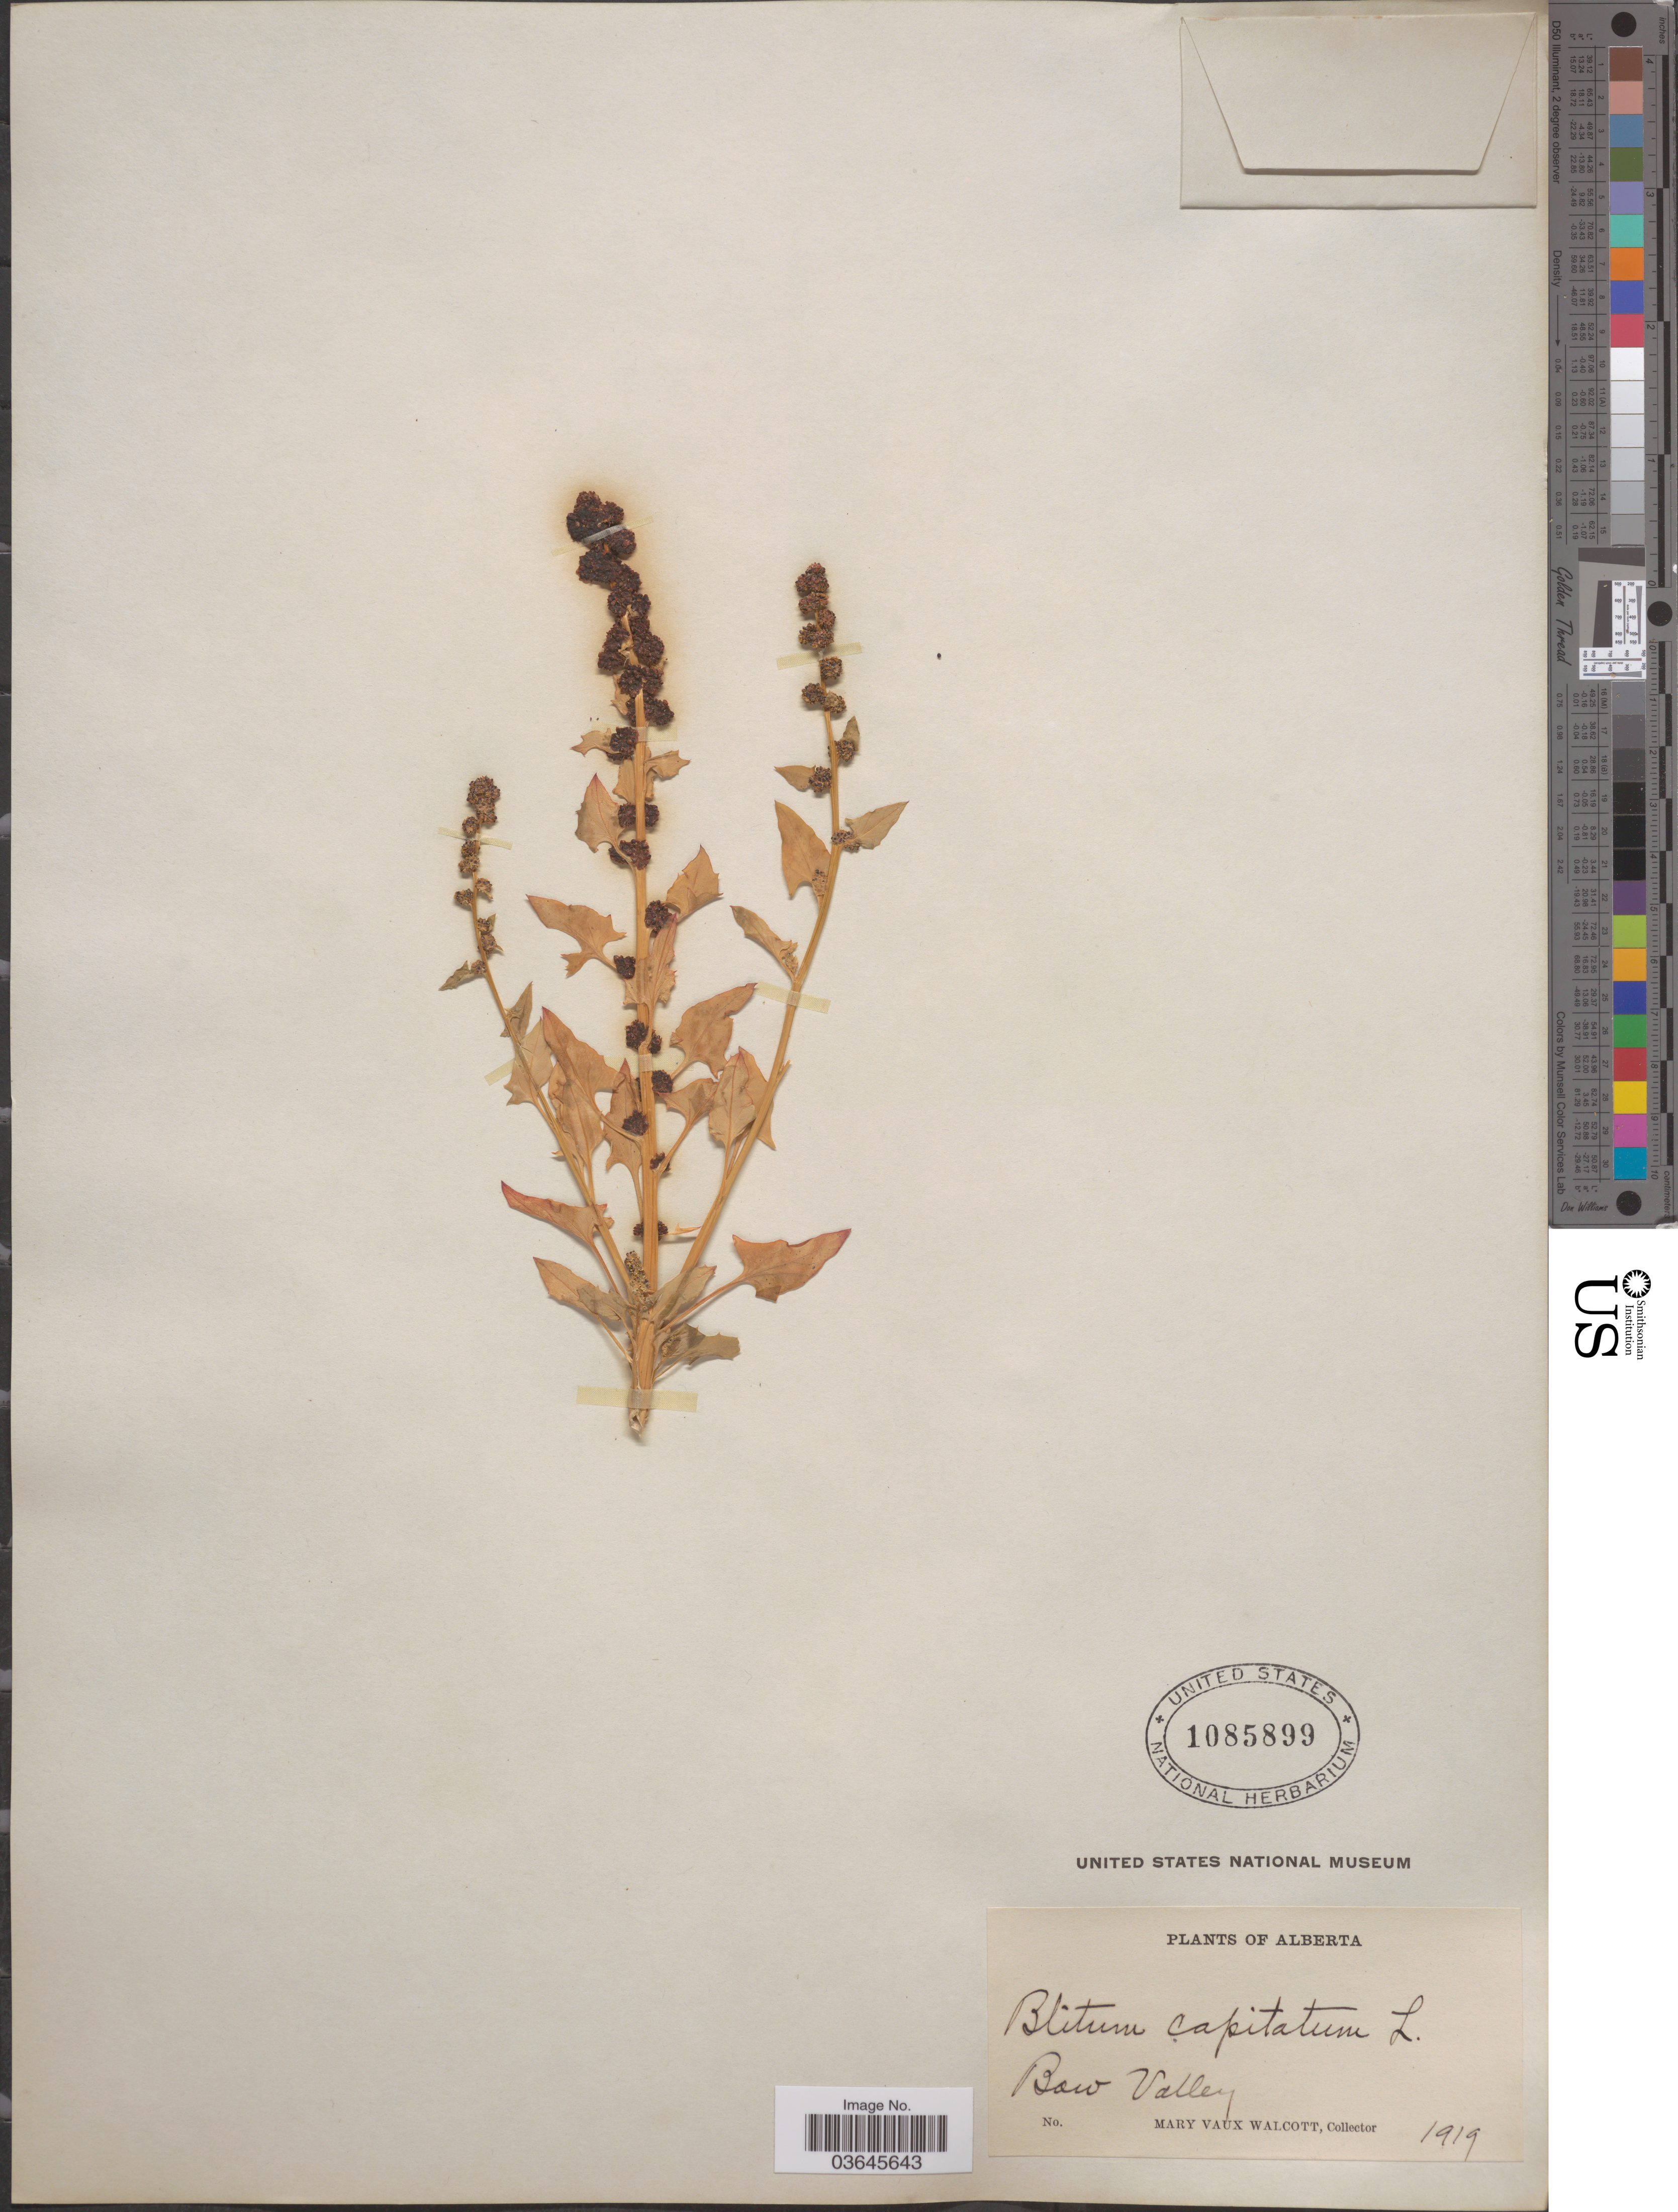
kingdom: Plantae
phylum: Tracheophyta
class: Magnoliopsida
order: Caryophyllales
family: Amaranthaceae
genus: Blitum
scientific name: Blitum capitatum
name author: L.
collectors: M. Walcott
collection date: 1919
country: Canada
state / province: Alberta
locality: Bow Valley.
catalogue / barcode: US 1085899